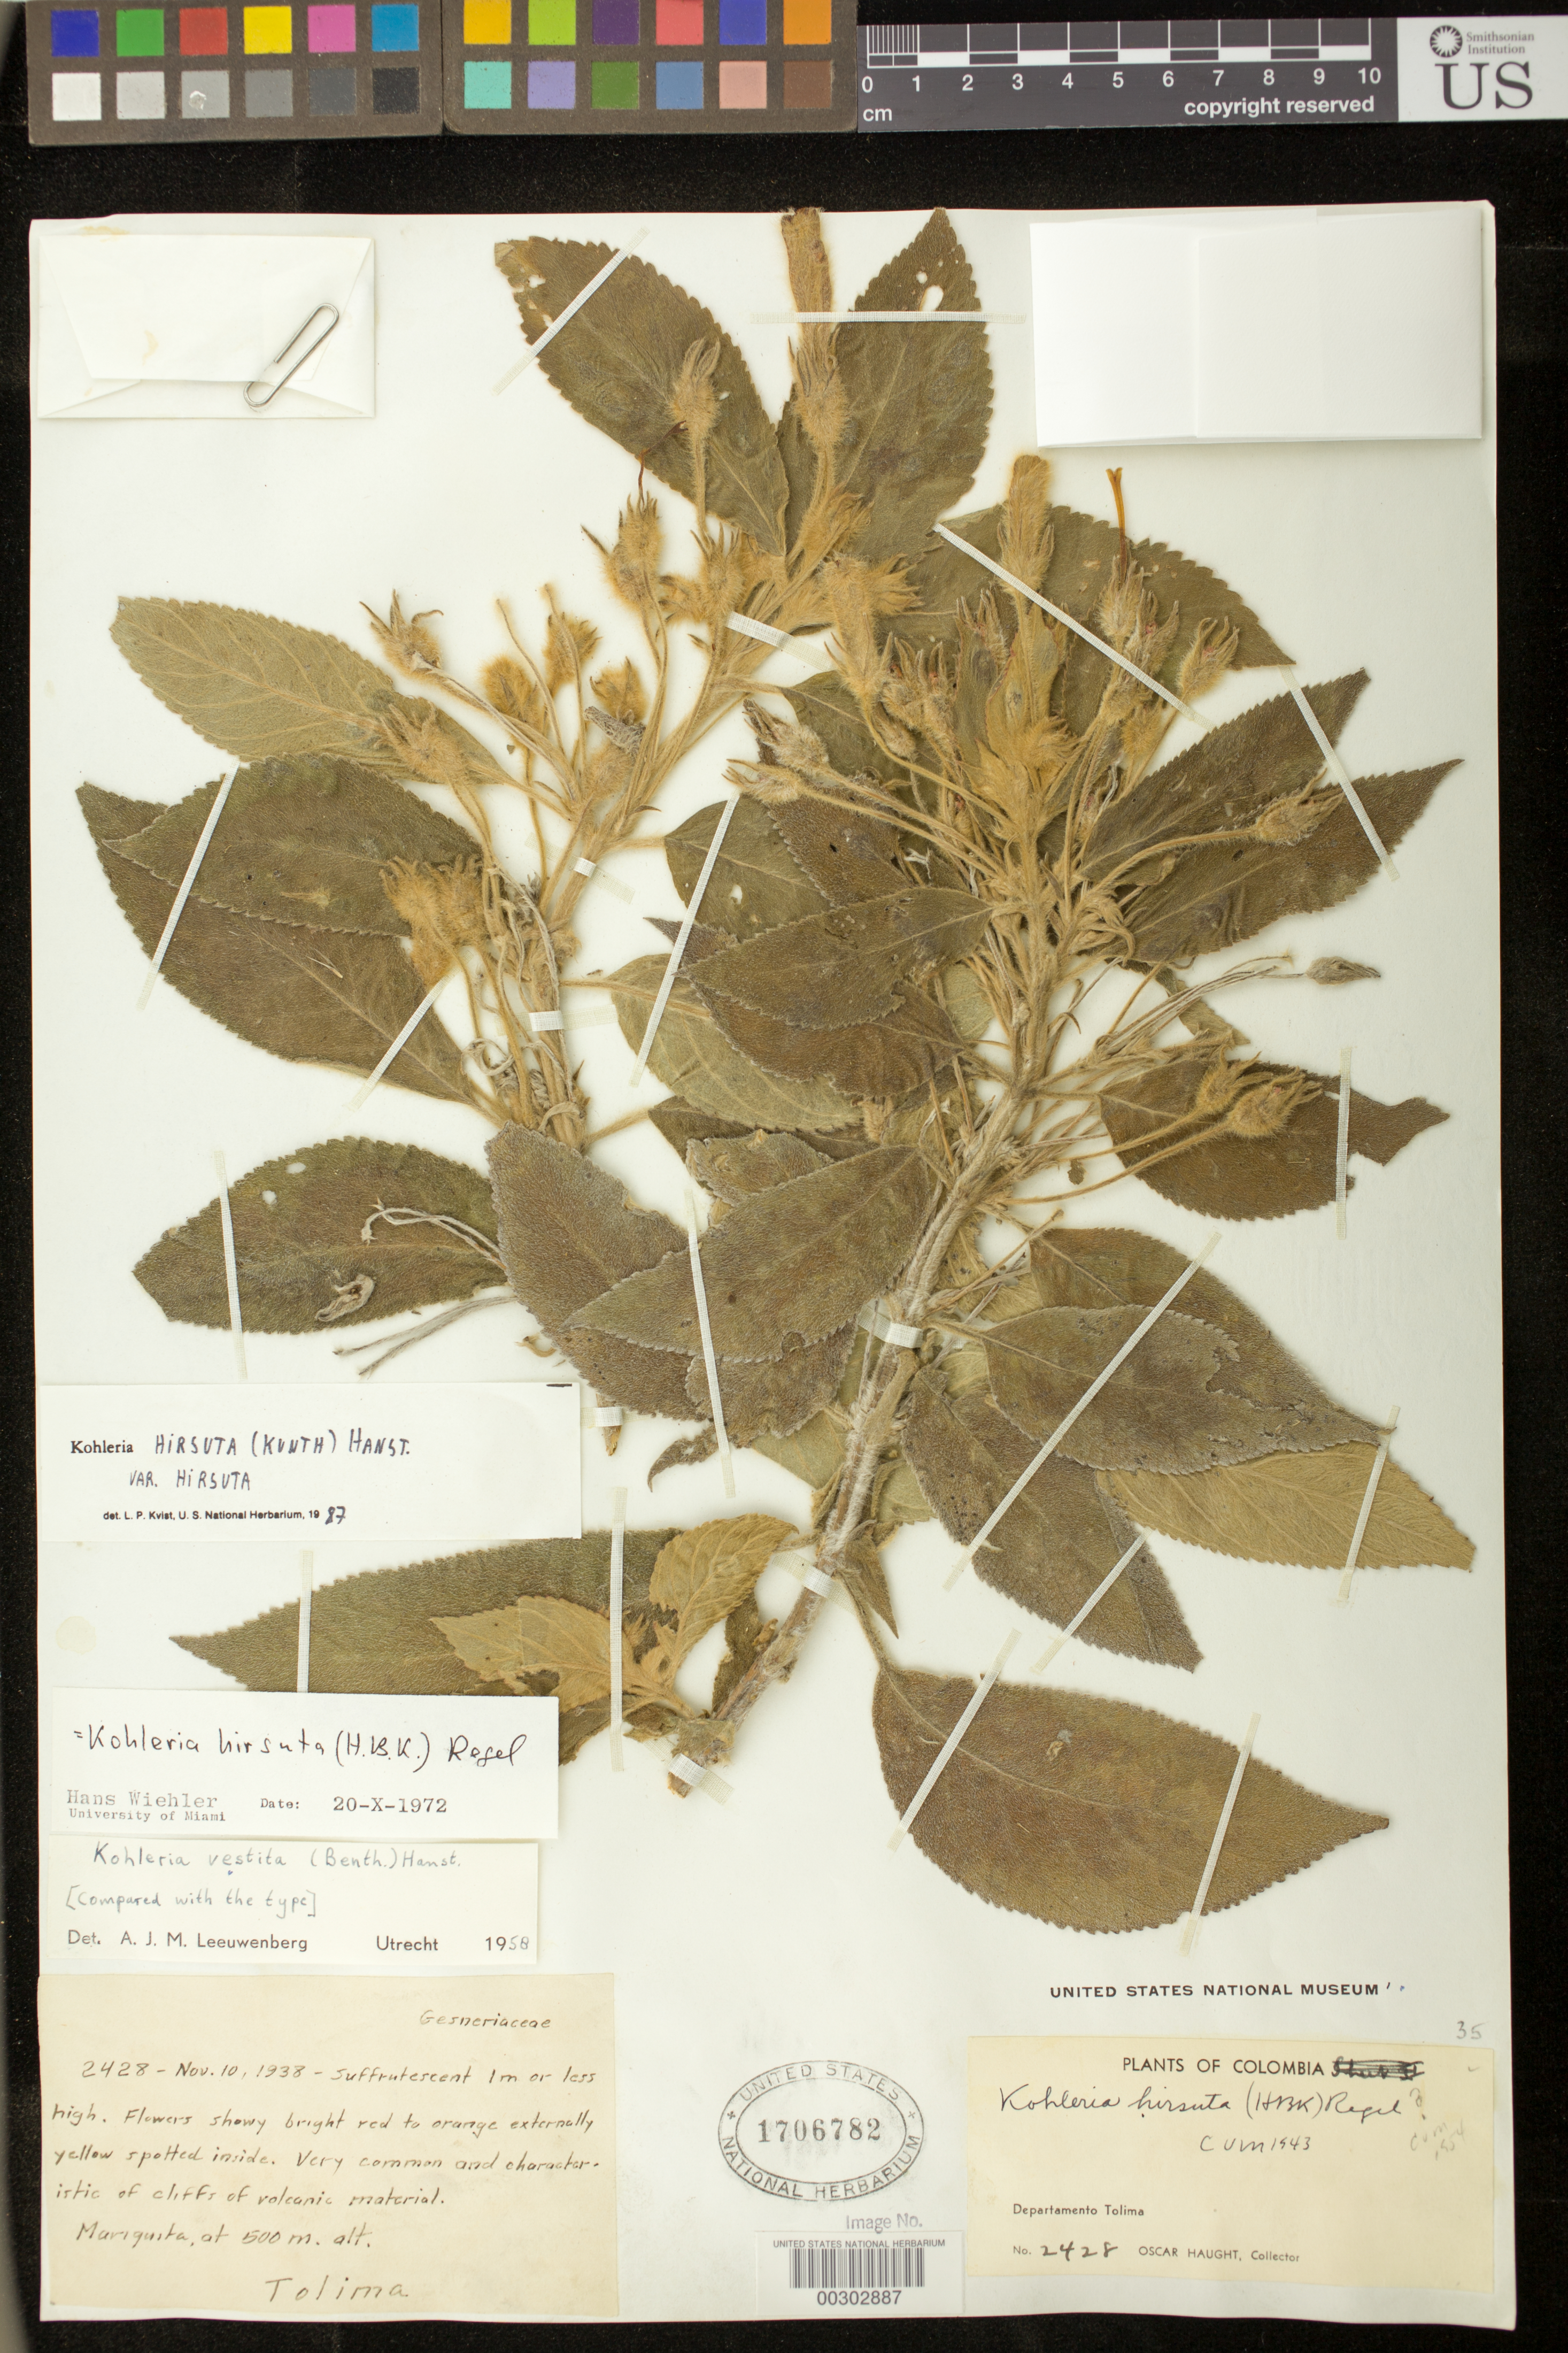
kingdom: Plantae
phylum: Tracheophyta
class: Magnoliopsida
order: Lamiales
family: Gesneriaceae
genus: Kohleria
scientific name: Kohleria hirsuta var. hirsuta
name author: (Kunth) Regel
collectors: O. L. Haught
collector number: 2428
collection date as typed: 10 Nov 1938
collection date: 1938-11-10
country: Colombia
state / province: Tolima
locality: Mariquita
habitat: Cliffs of volcanic material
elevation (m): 500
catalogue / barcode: US 1706782